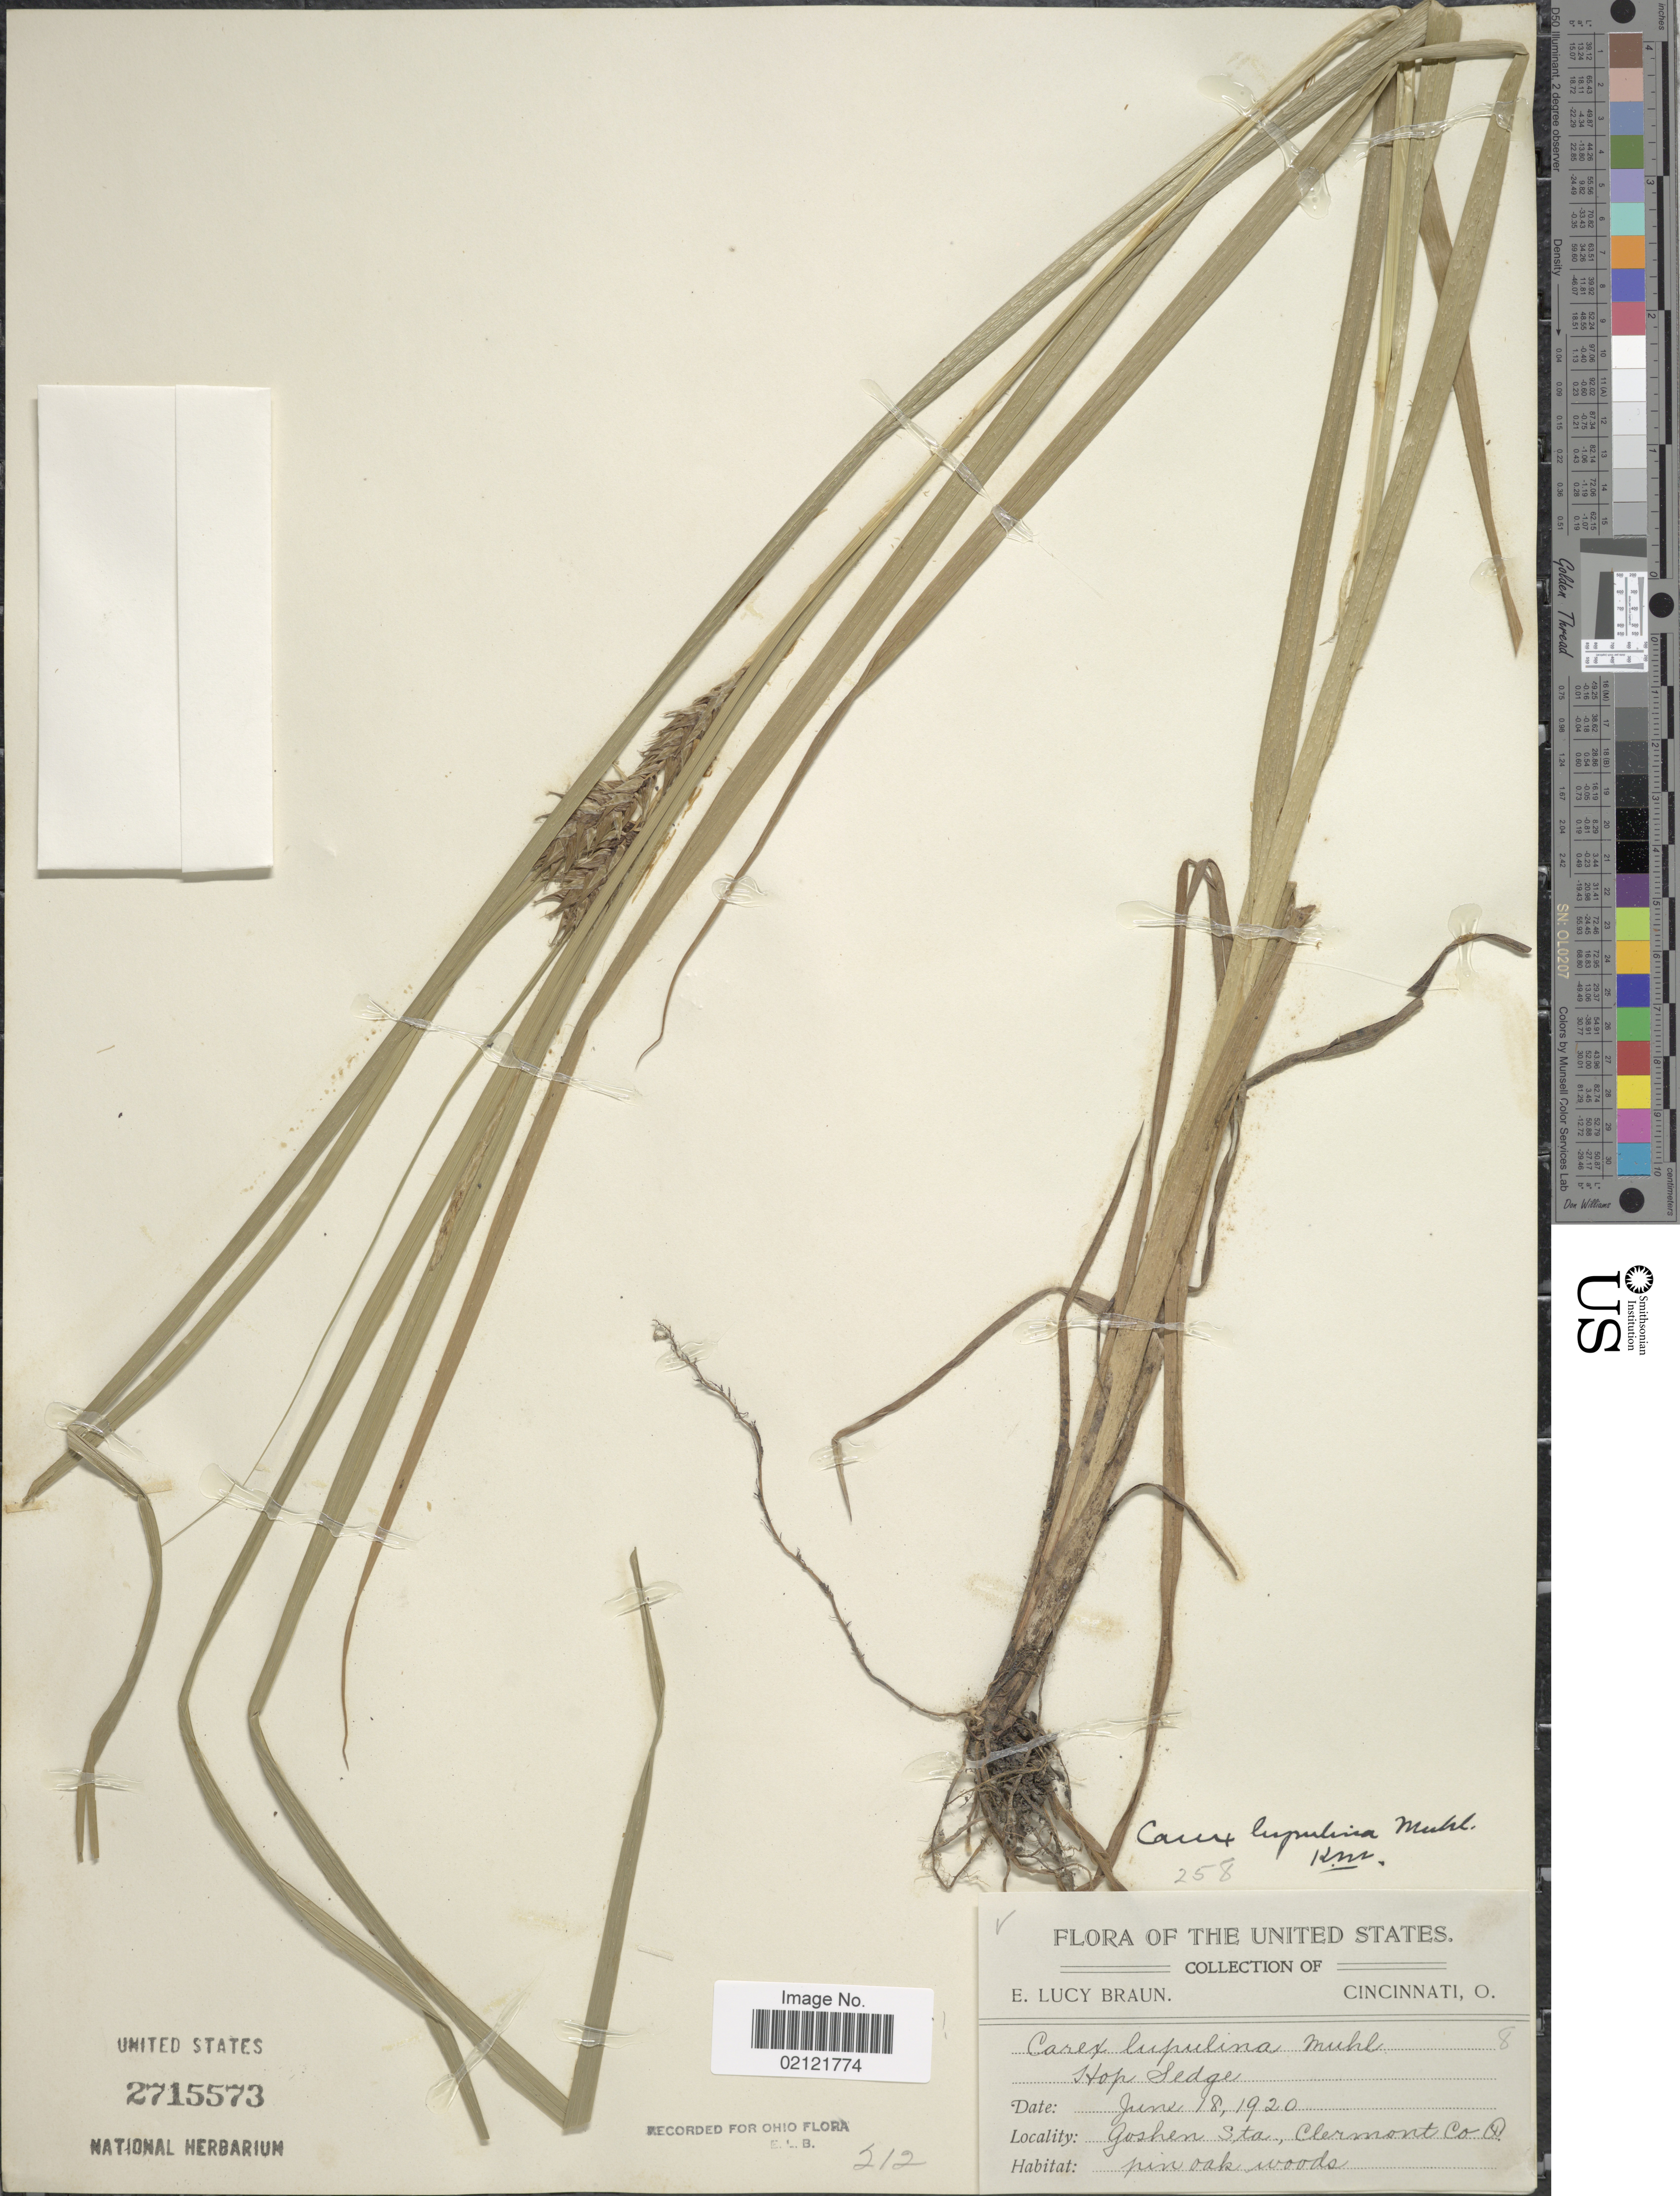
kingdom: Plantae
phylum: Tracheophyta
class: Liliopsida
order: Poales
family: Cyperaceae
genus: Carex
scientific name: Carex lupulina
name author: Muhl. ex Willd.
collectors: E. L. Braun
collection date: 1920-06-18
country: United States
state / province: Ohio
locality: Goshen Sta., Clermont Co. O.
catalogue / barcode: US 2715573